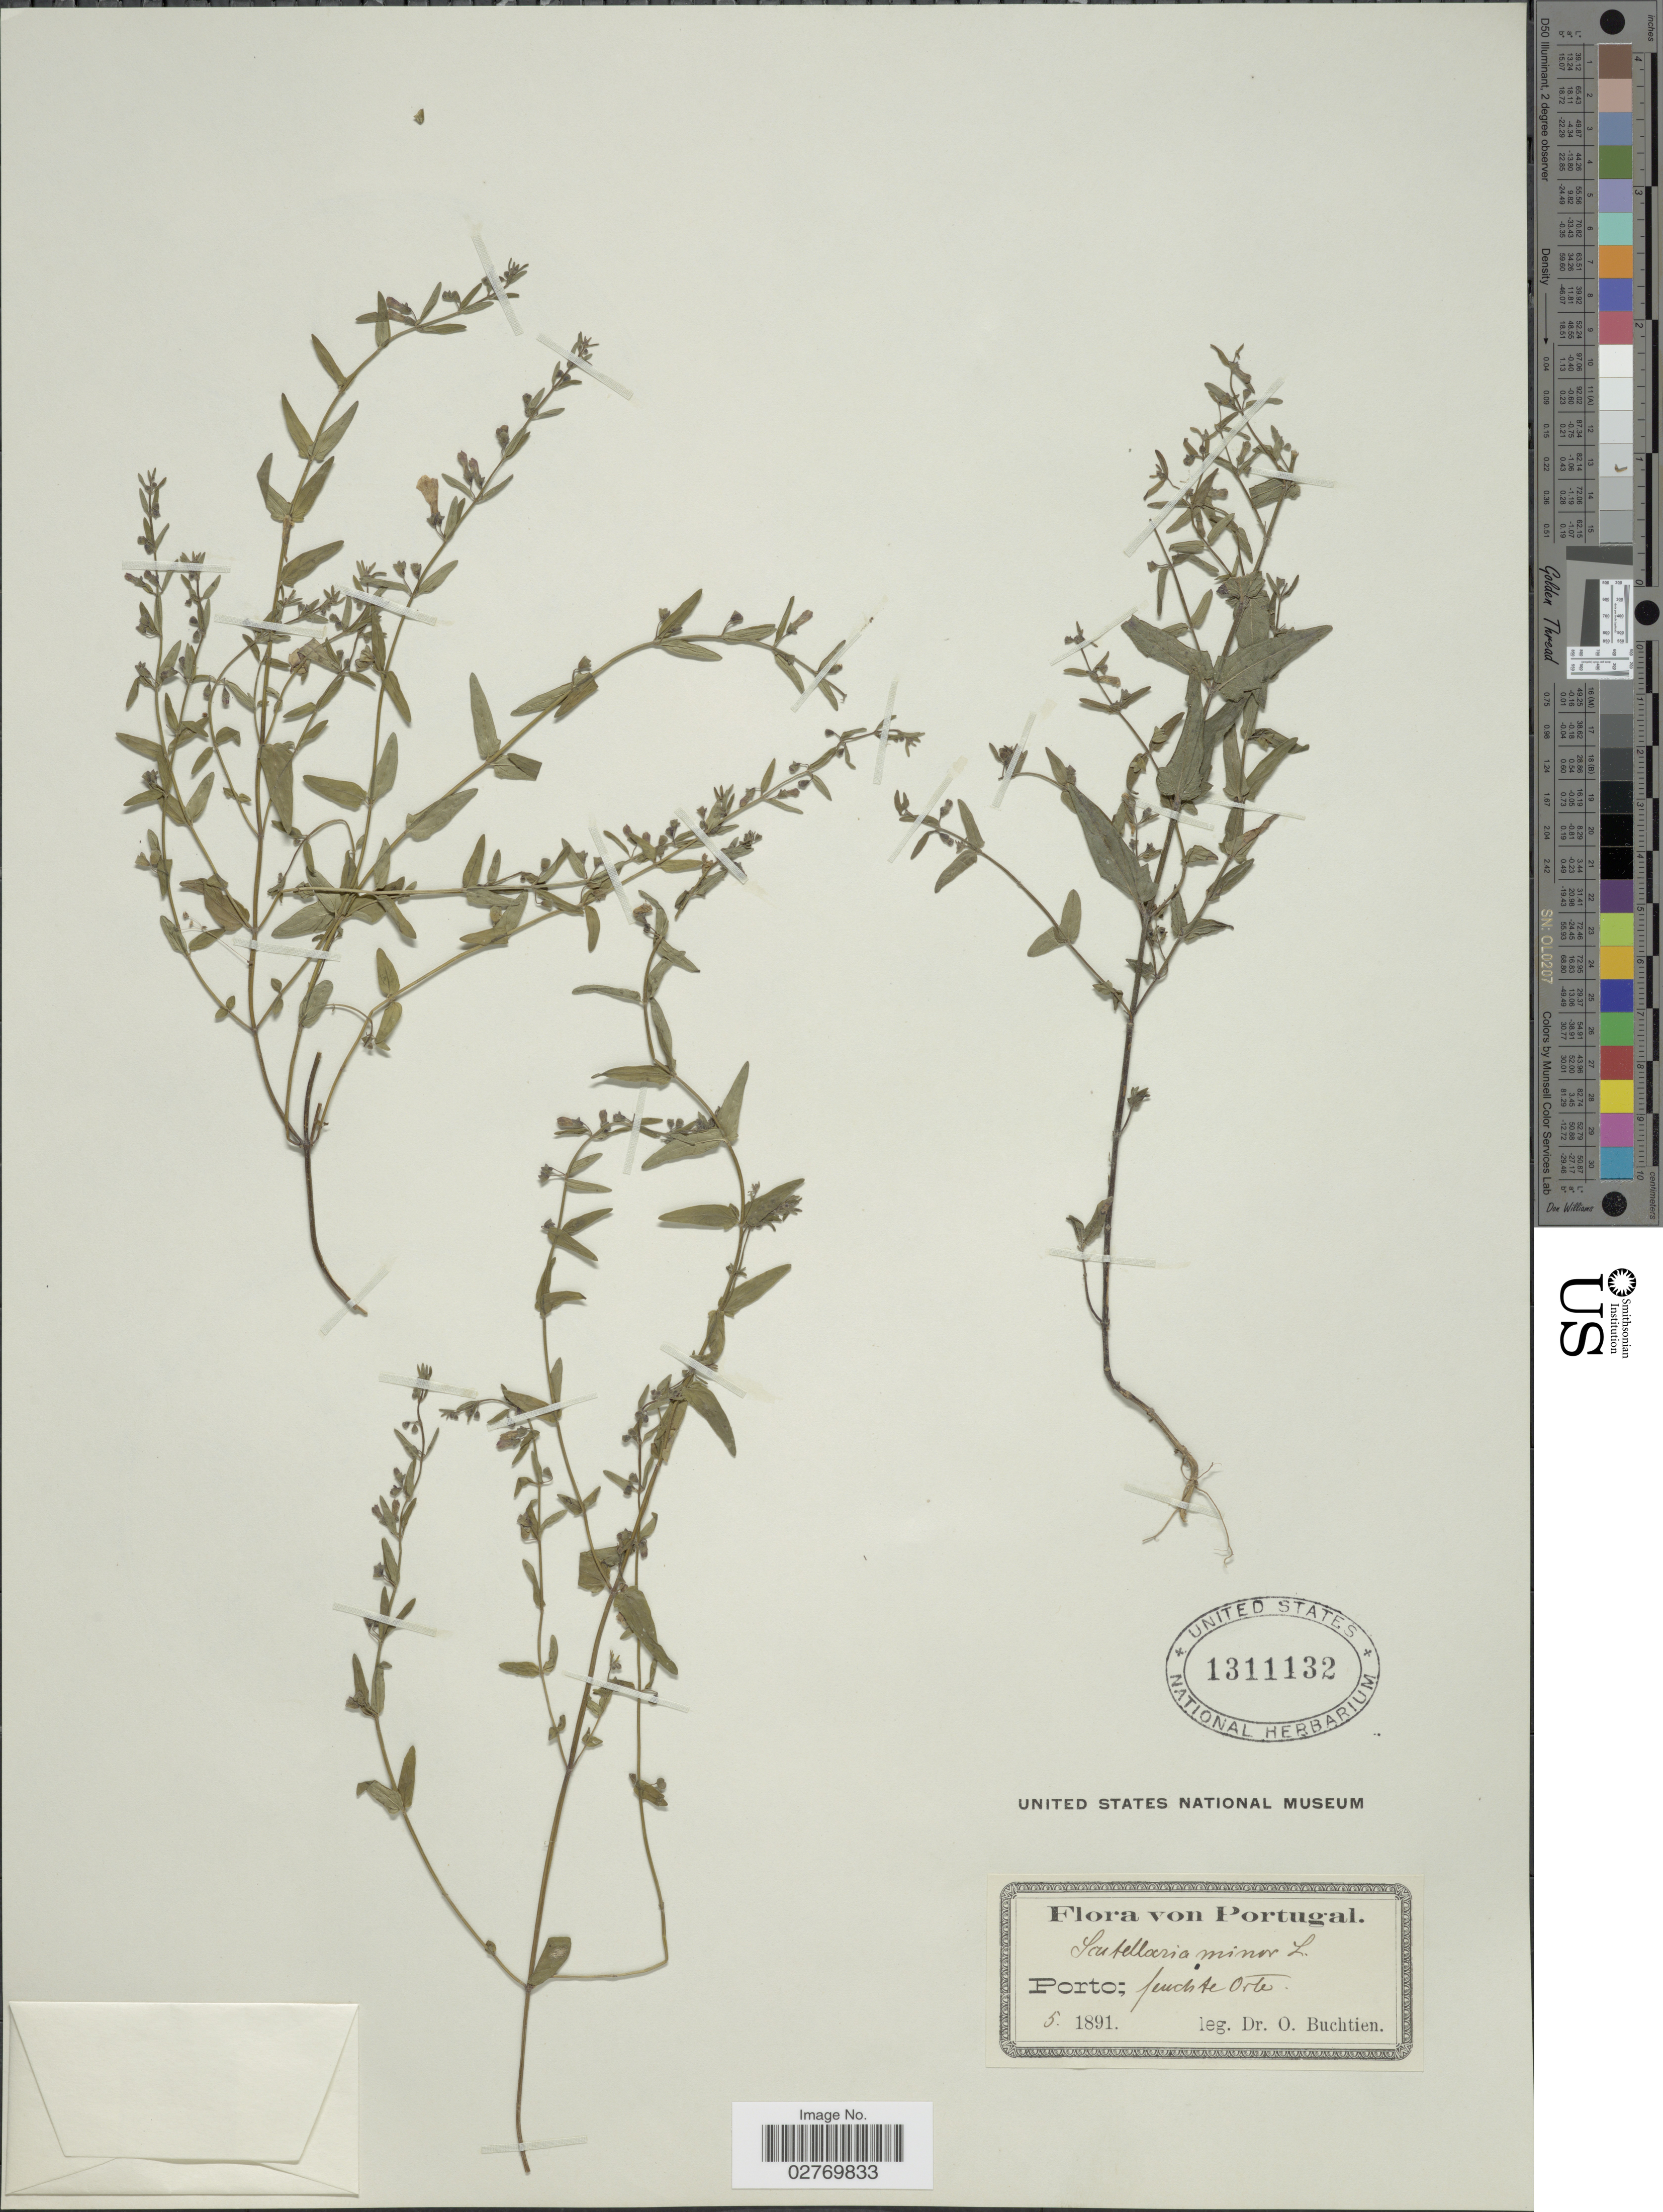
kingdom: Plantae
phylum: Tracheophyta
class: Magnoliopsida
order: Lamiales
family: Lamiaceae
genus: Scutellaria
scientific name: Scutellaria minor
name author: Huds.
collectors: O. Buchtien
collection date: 1891-05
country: Portugal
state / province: Porto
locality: Feuchte Orte.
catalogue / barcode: US 1311132